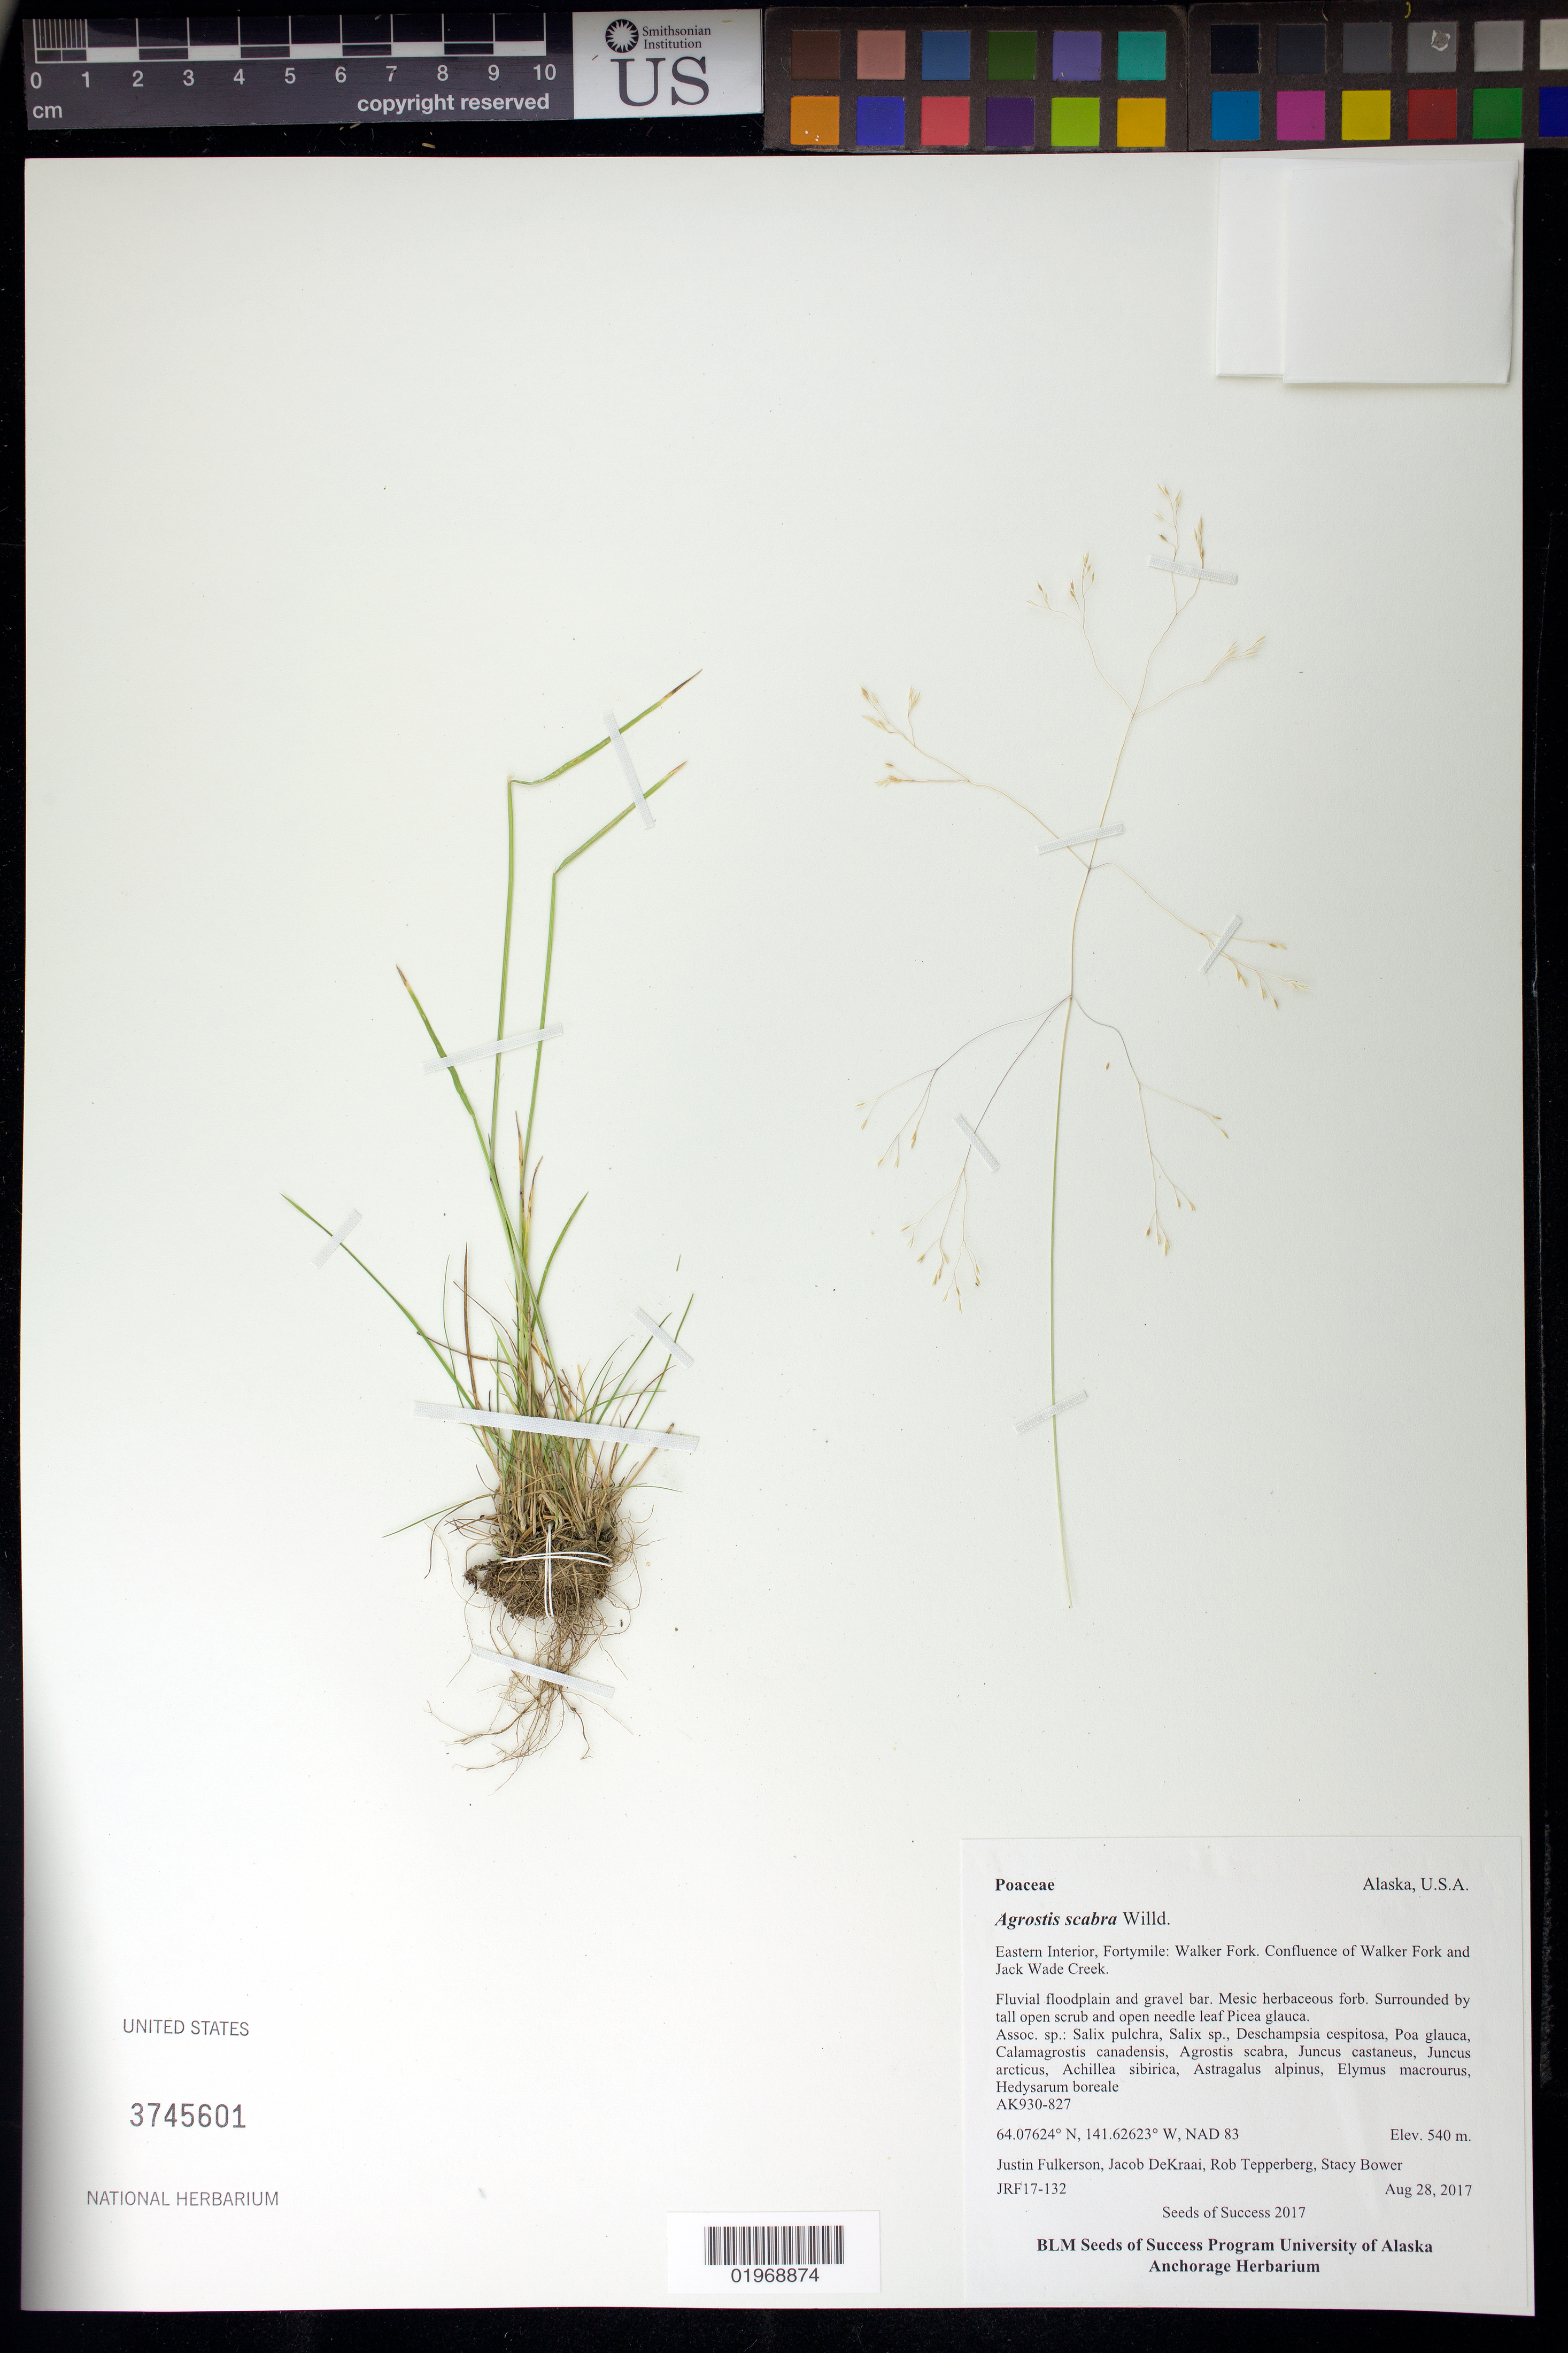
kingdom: Plantae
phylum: Tracheophyta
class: Liliopsida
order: Poales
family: Poaceae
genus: Agrostis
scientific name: Agrostis scabra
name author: Willd.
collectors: J. Fulkerson, J. DeKraai, R. Tepperberg & S. Bower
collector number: JRF17-132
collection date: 2017-08-28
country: United States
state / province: Alaska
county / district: Southeast Fairbanks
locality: Eastern Interior, Fortymile, Walker Fork. Confluence of Walker Fork and Jack Wade Creek.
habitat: Fluvial floodplain and gravel bar.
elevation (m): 540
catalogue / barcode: US 3745601